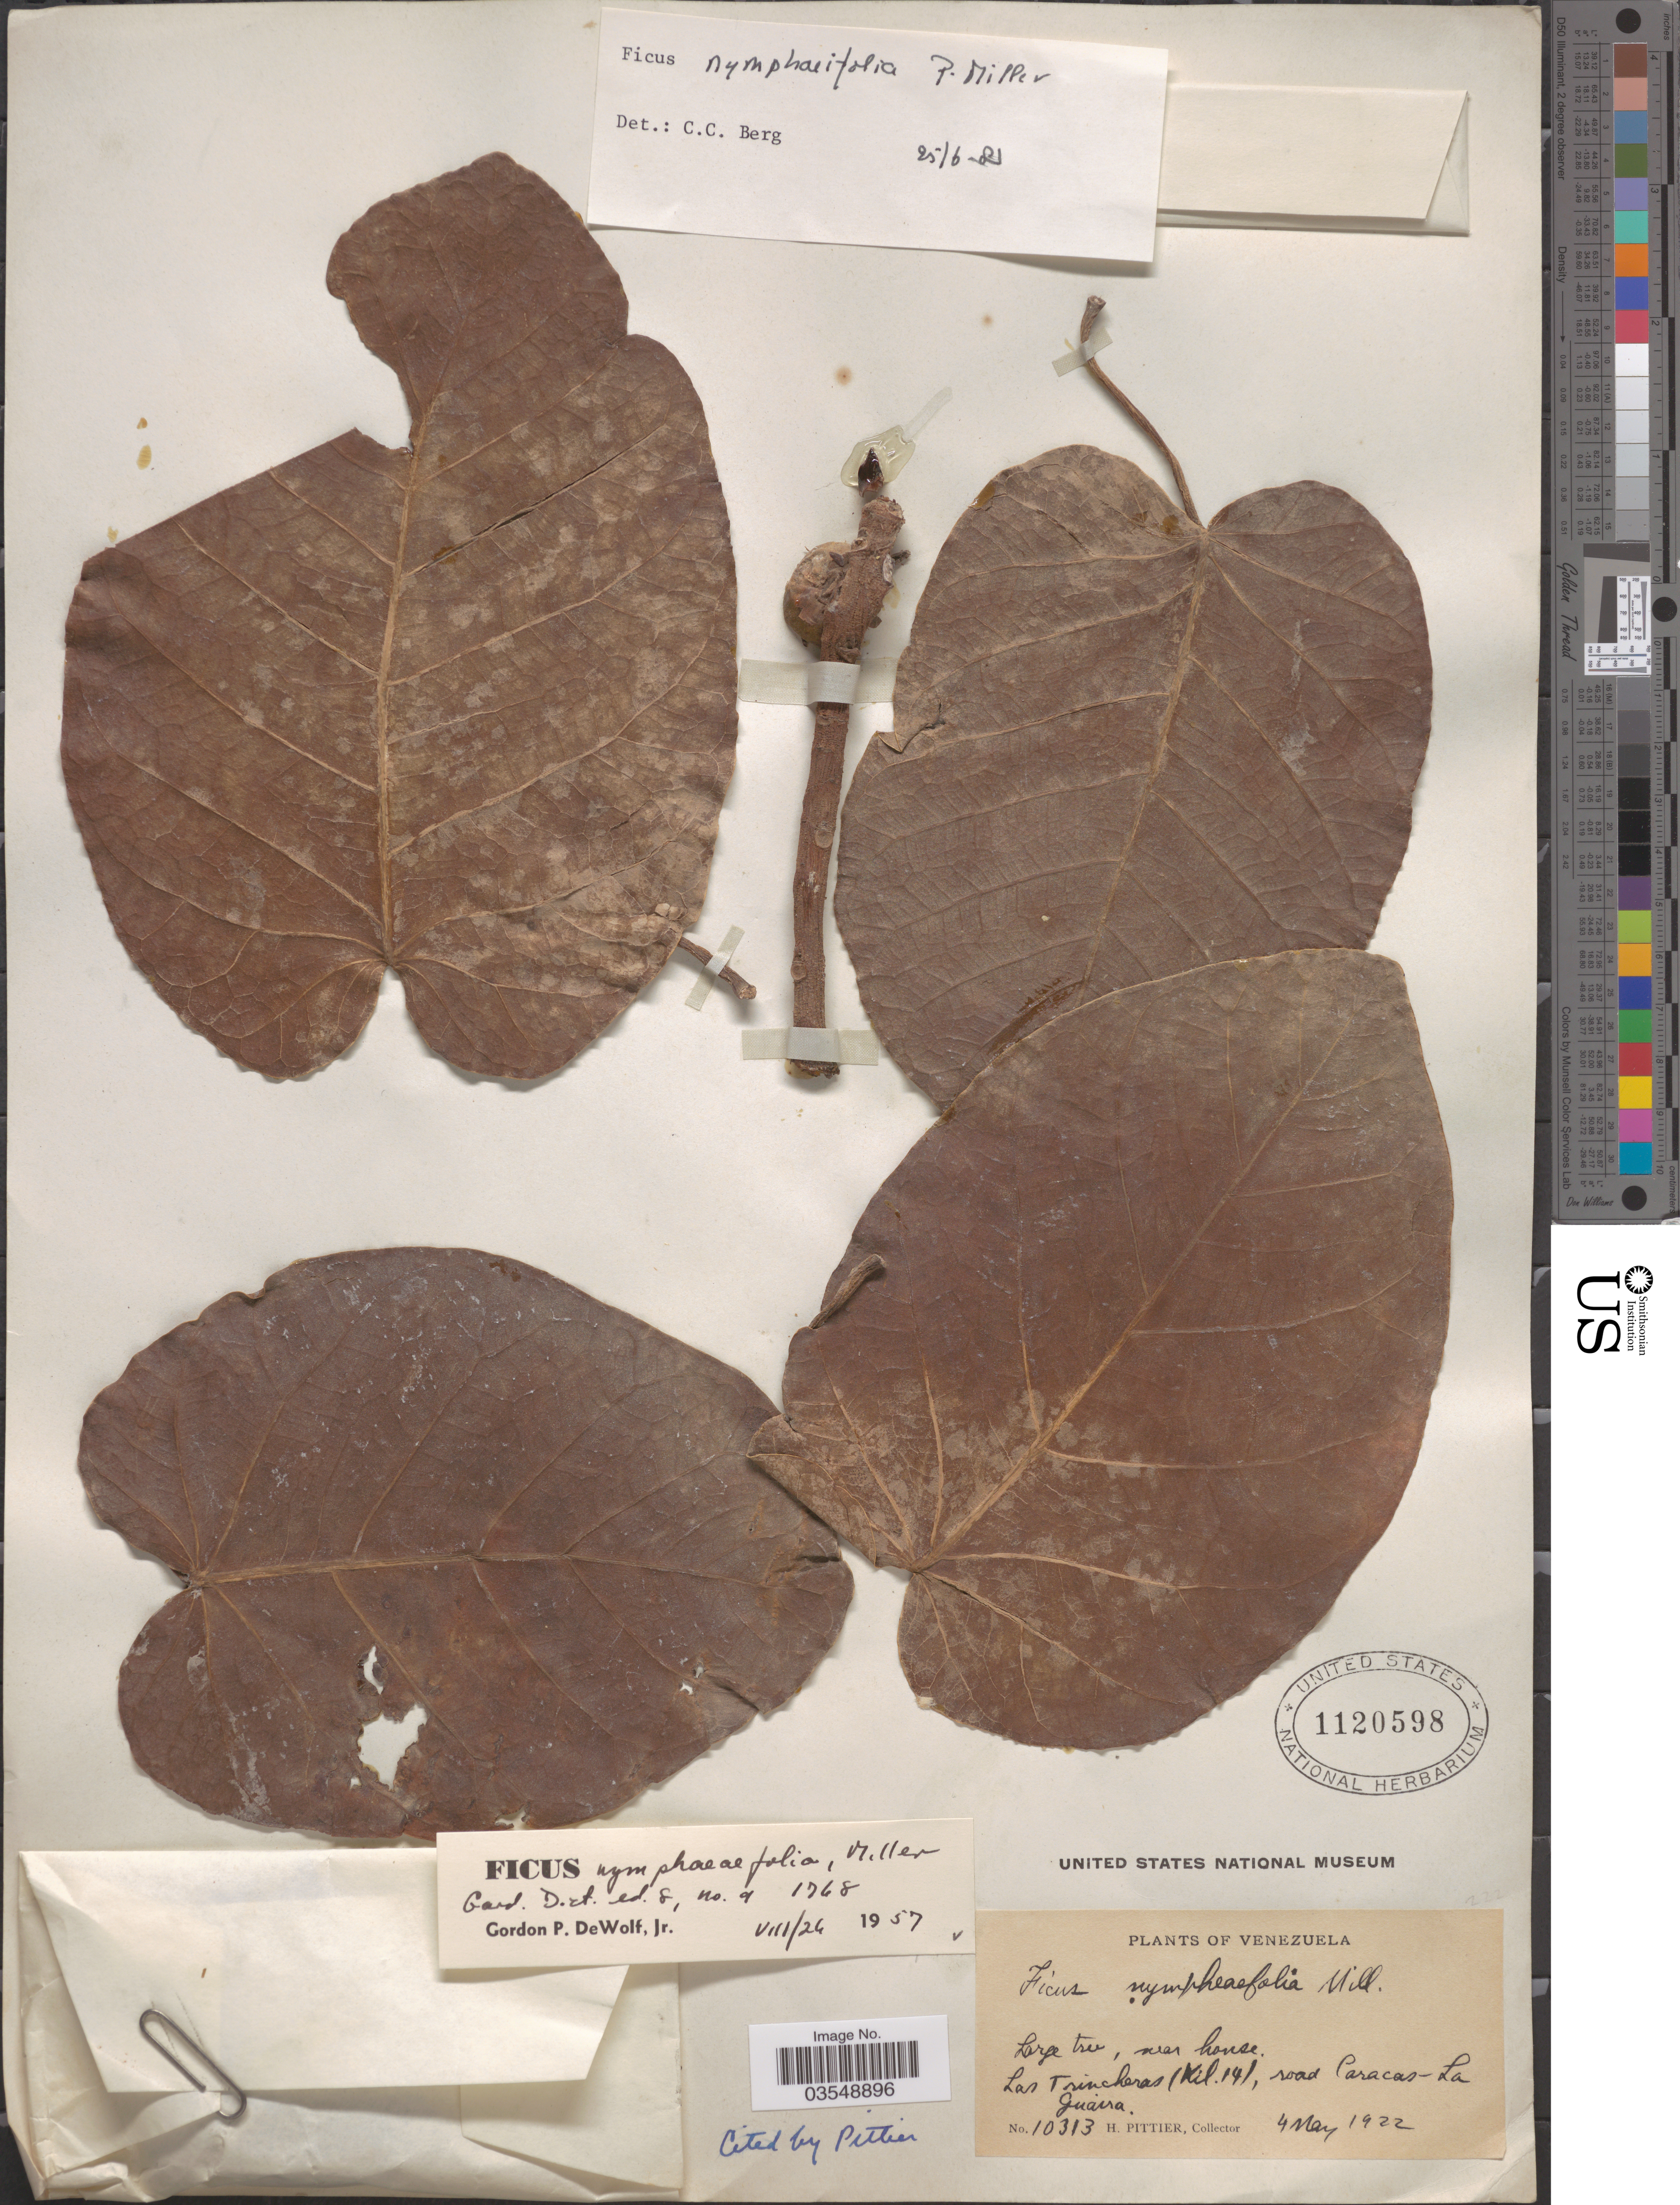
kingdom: Plantae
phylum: Tracheophyta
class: Magnoliopsida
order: Rosales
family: Moraceae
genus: Ficus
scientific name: Ficus nymphaeifolia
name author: Mill.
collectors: H. F. Pittier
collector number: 10313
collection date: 1922-05-04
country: Venezuela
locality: Las Trincheras (Kil. 14), road Caracas-La Guaira.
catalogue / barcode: US 1120598